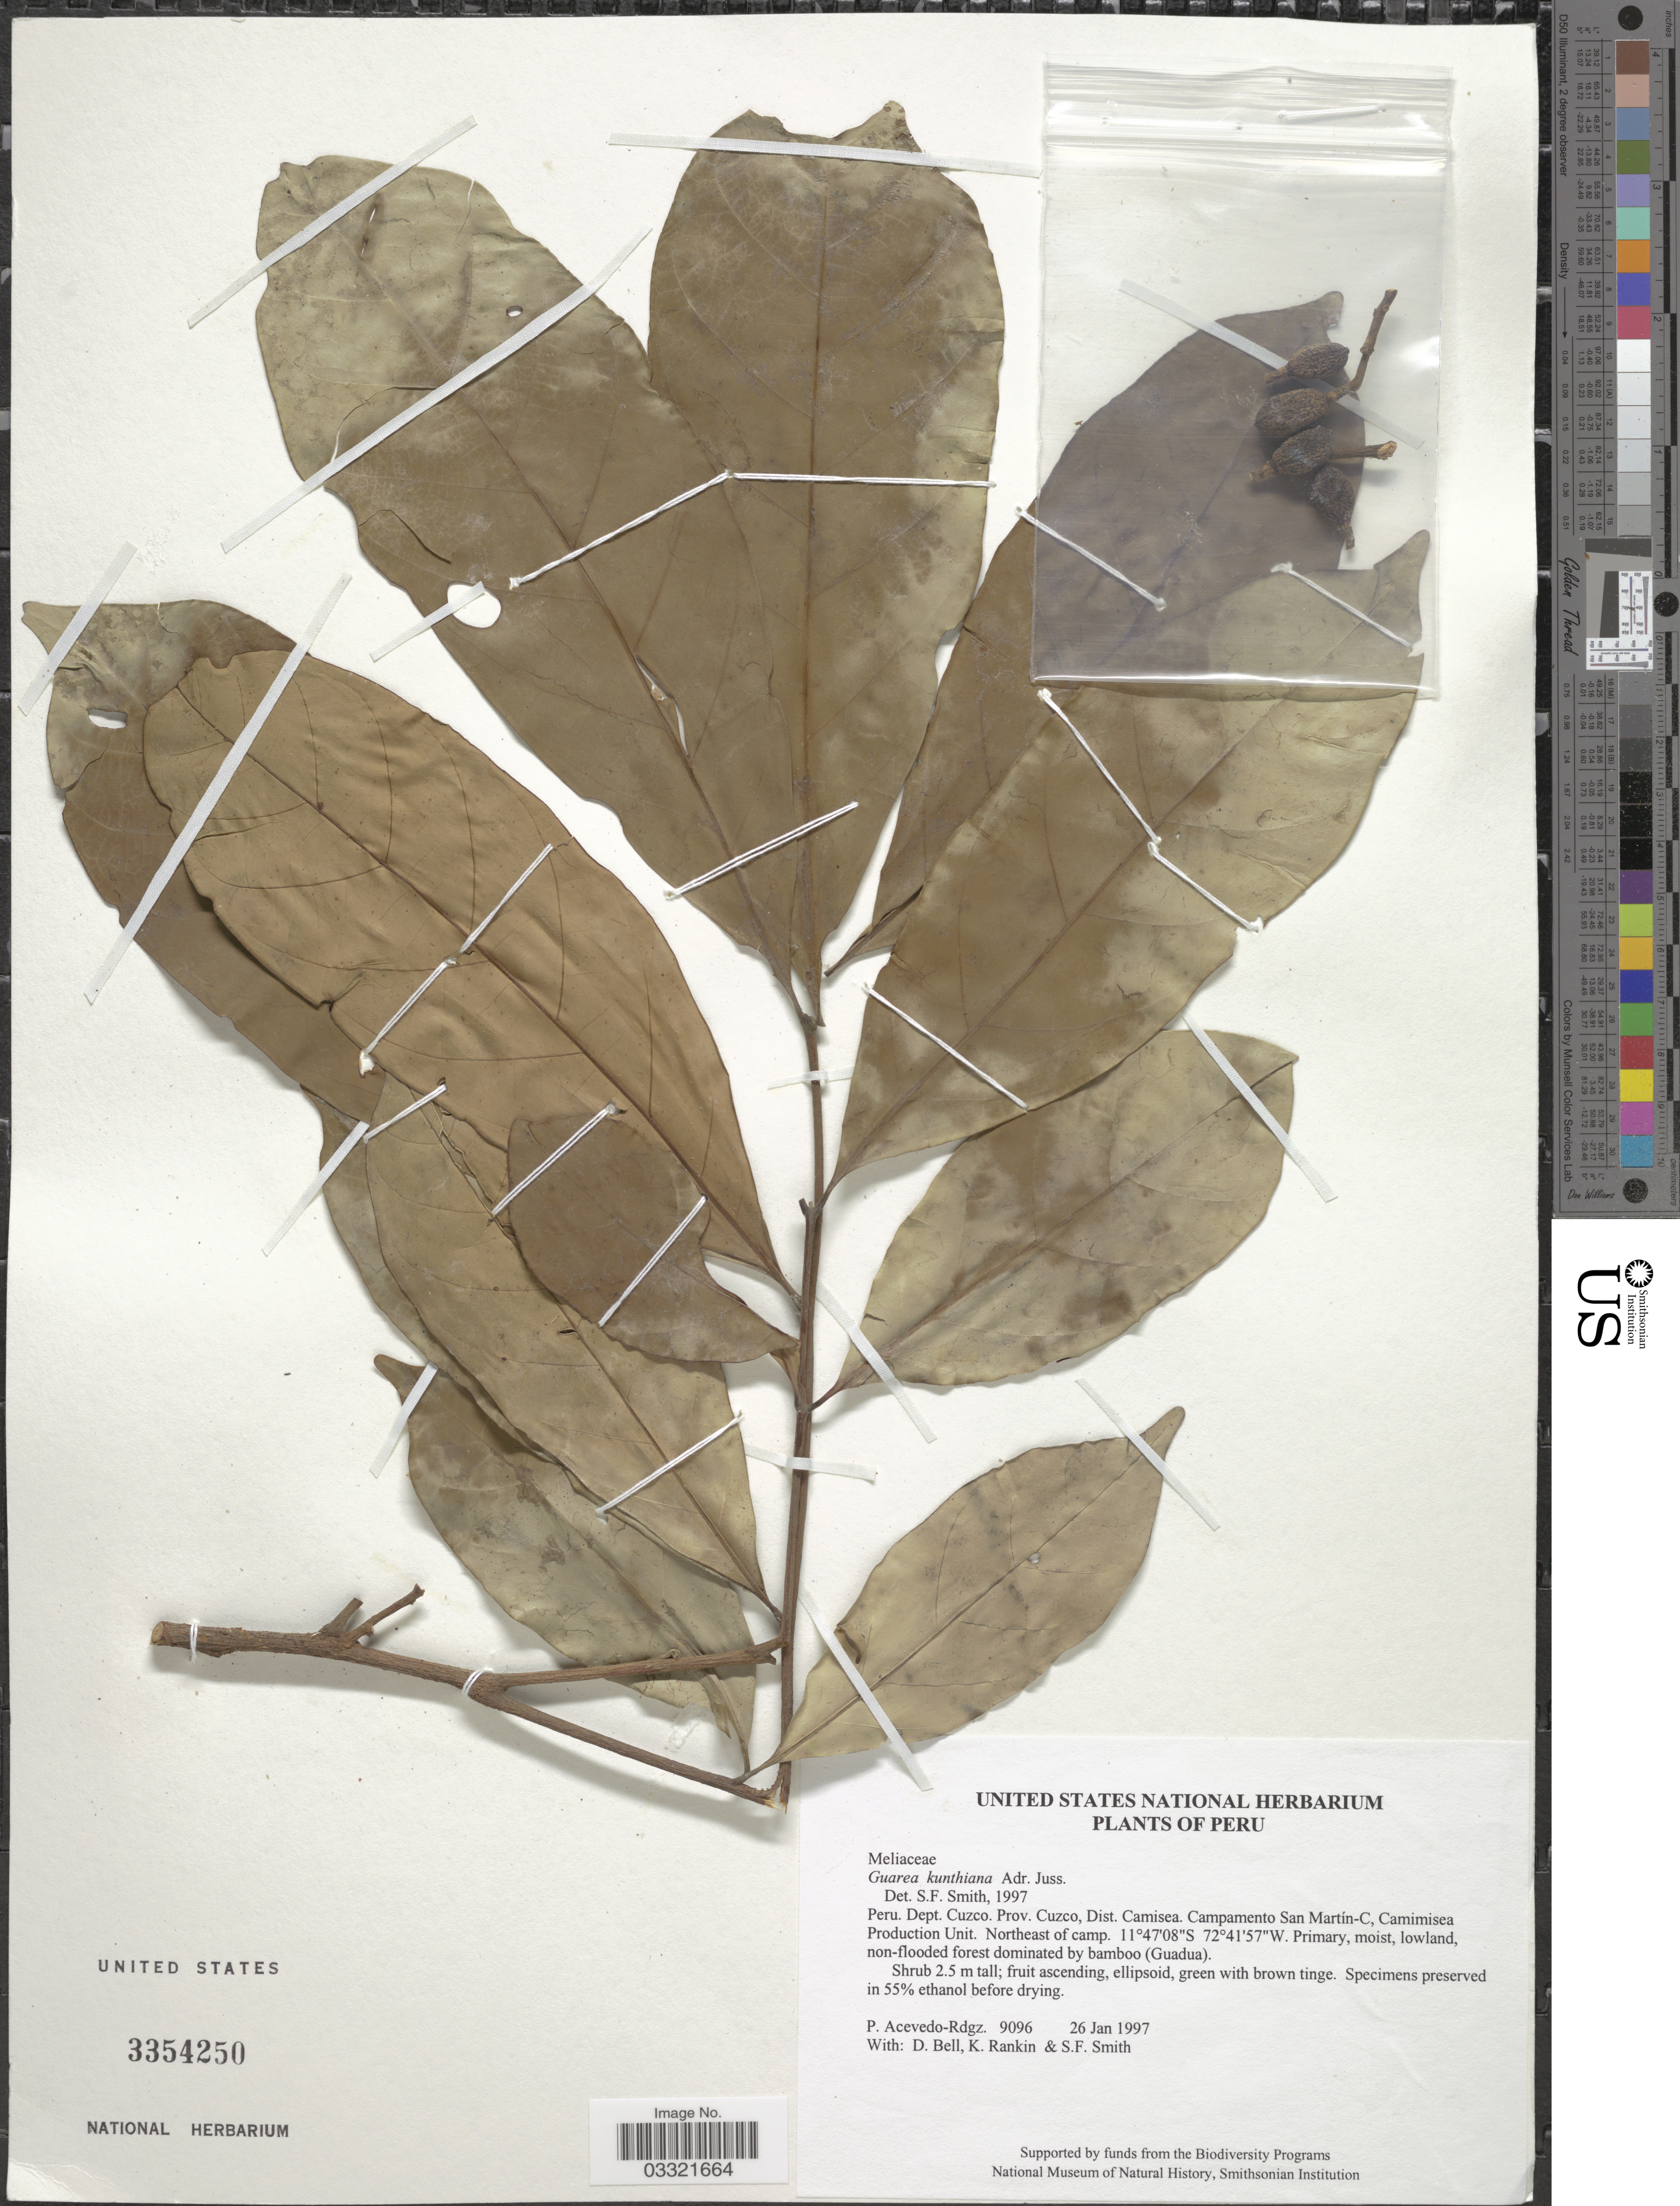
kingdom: Plantae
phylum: Tracheophyta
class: Magnoliopsida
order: Sapindales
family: Meliaceae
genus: Guarea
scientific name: Guarea kunthiana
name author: A. Juss.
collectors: P. Acevedo-Rodr., D. A. Bell, K. Rankin & S.F. Smith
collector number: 9096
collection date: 1997-01-26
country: Peru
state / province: Cusco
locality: Dept. Cuzco. Dist. Camisea. Campamento San Martín-C, Camimisea Production Unit. Northeast of camp.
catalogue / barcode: US 3354250